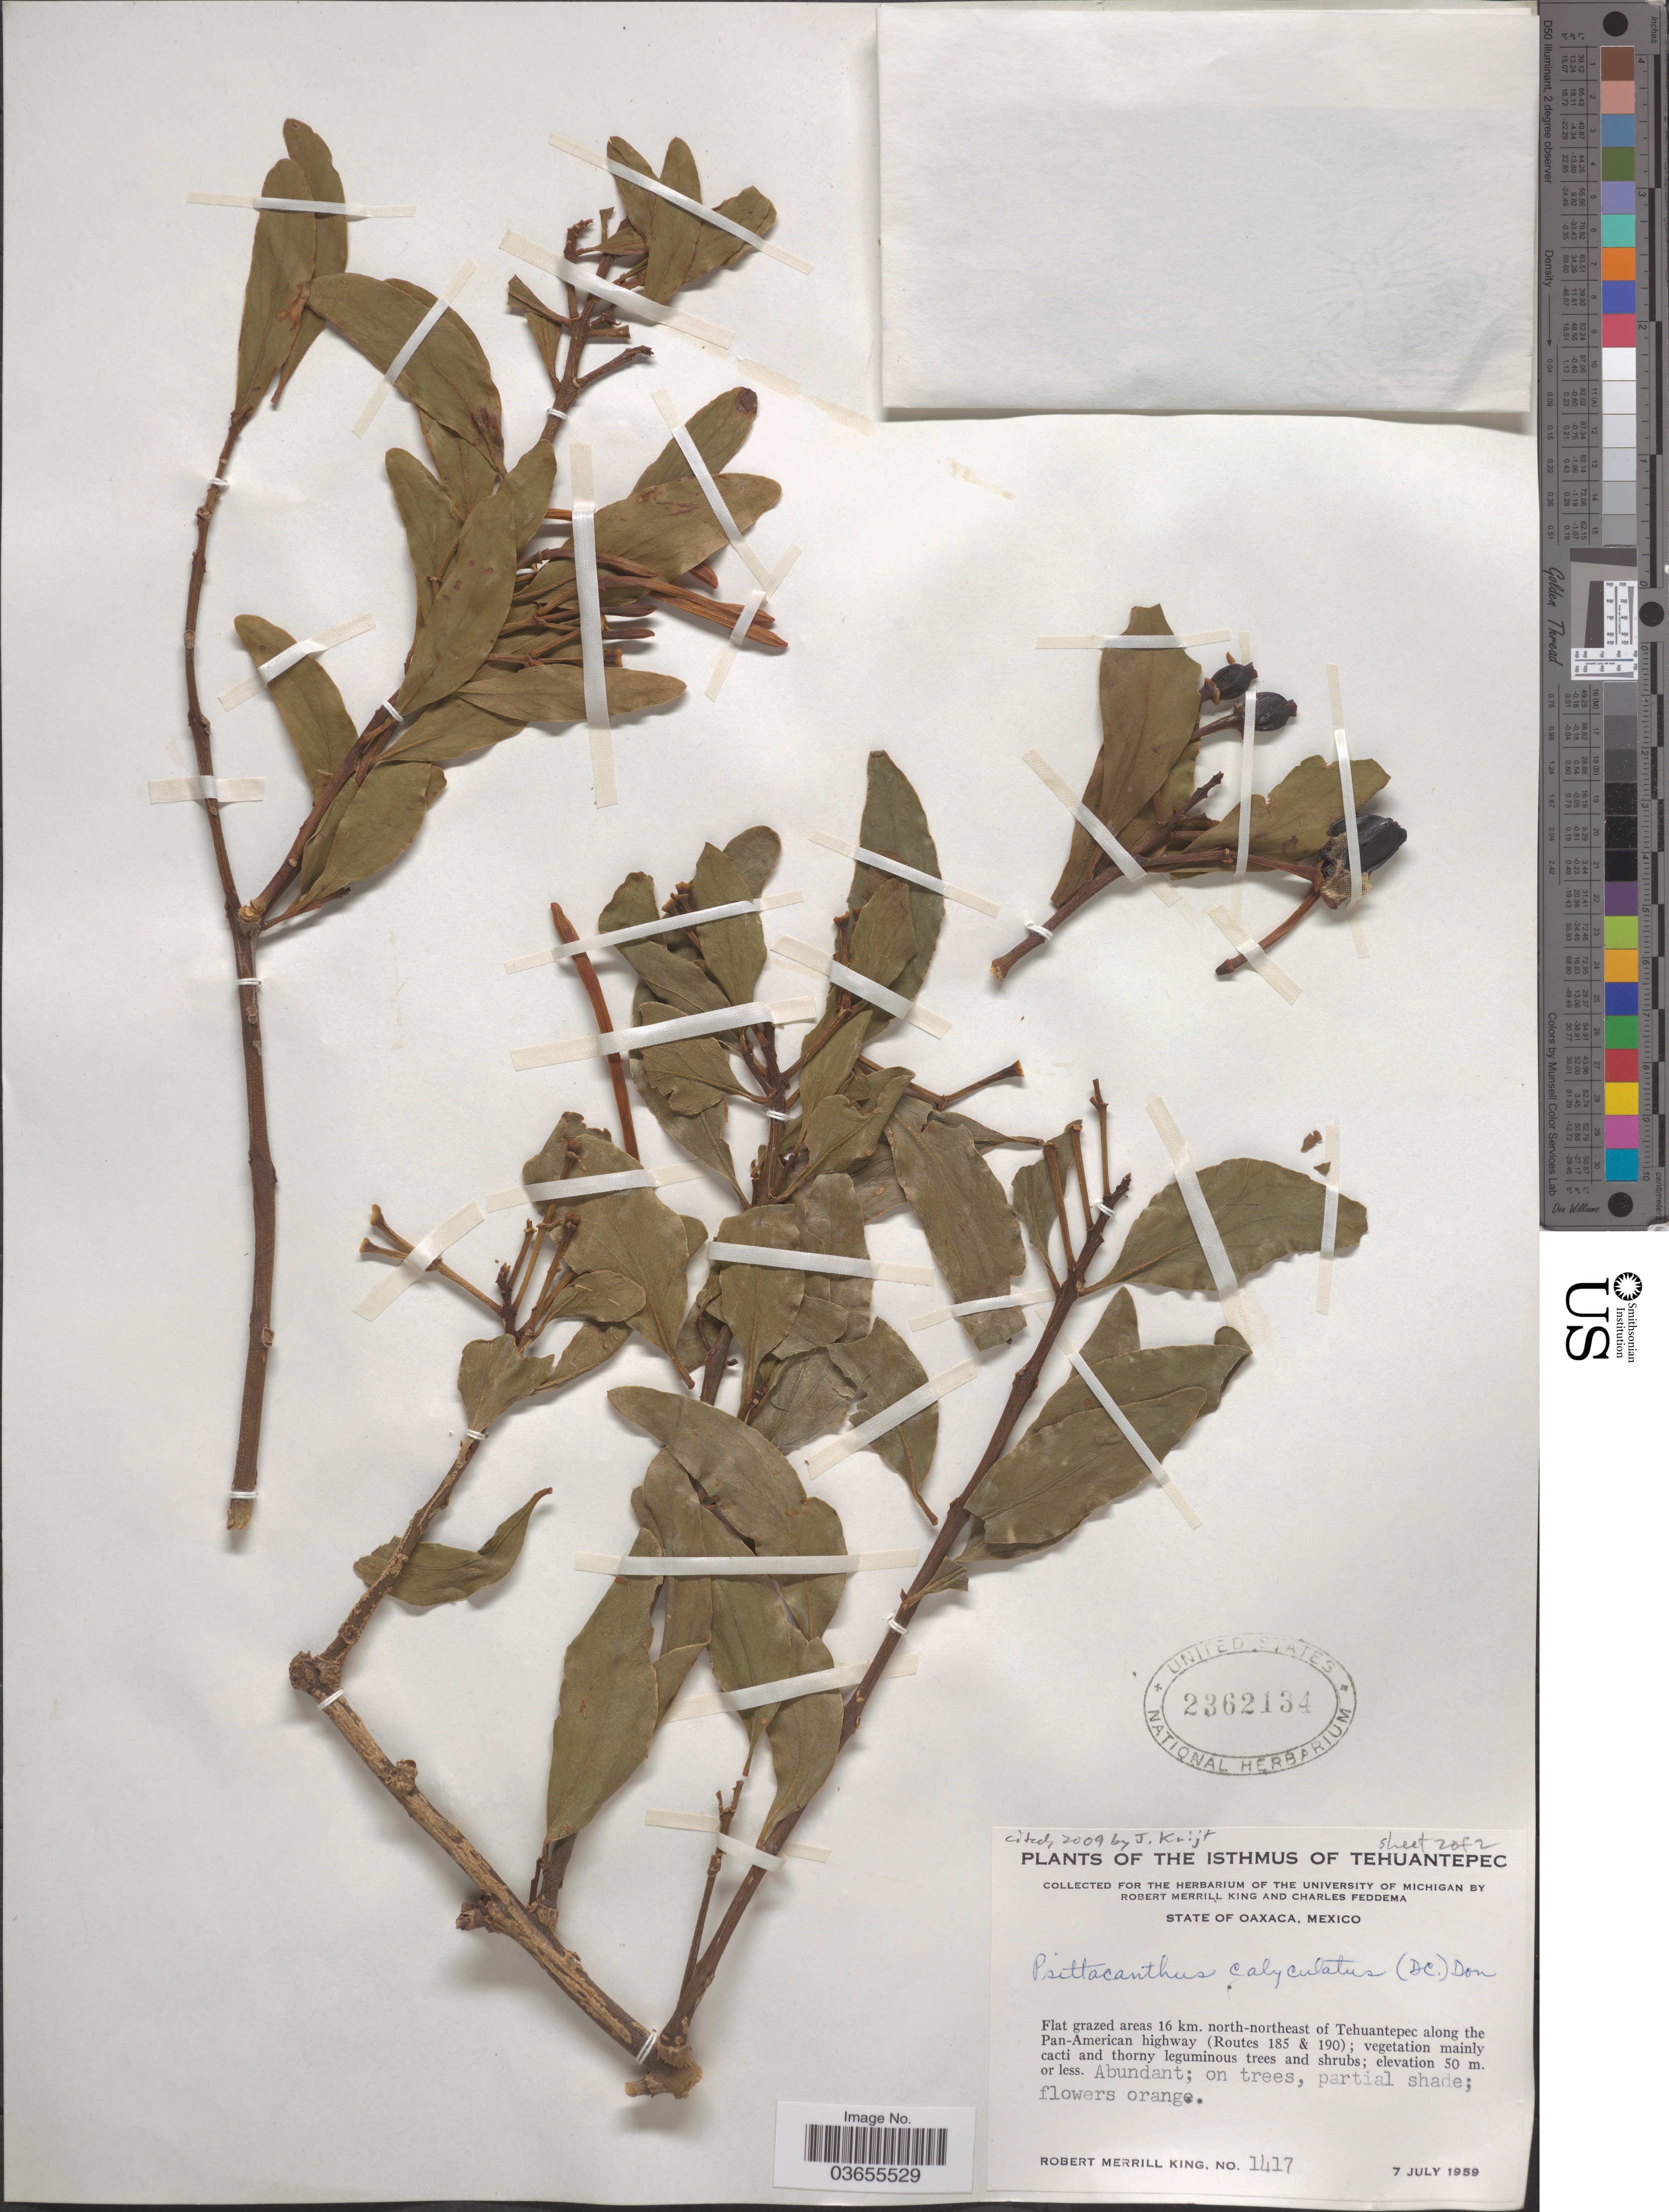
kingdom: Plantae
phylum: Tracheophyta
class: Magnoliopsida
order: Santalales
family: Loranthaceae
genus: Psittacanthus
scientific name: Psittacanthus calyculatus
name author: (DC.) G. Don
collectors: R. M. King & C. Feddema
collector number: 1417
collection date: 1959-07-07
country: Mexico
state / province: Oaxaca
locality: Isthmus of Tehuantepec. Flat grazed areas 16 km. north-northeast of Tehuantepec along the Pan-American highway (Routes 185 & 190).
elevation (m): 50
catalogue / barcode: US 2362134